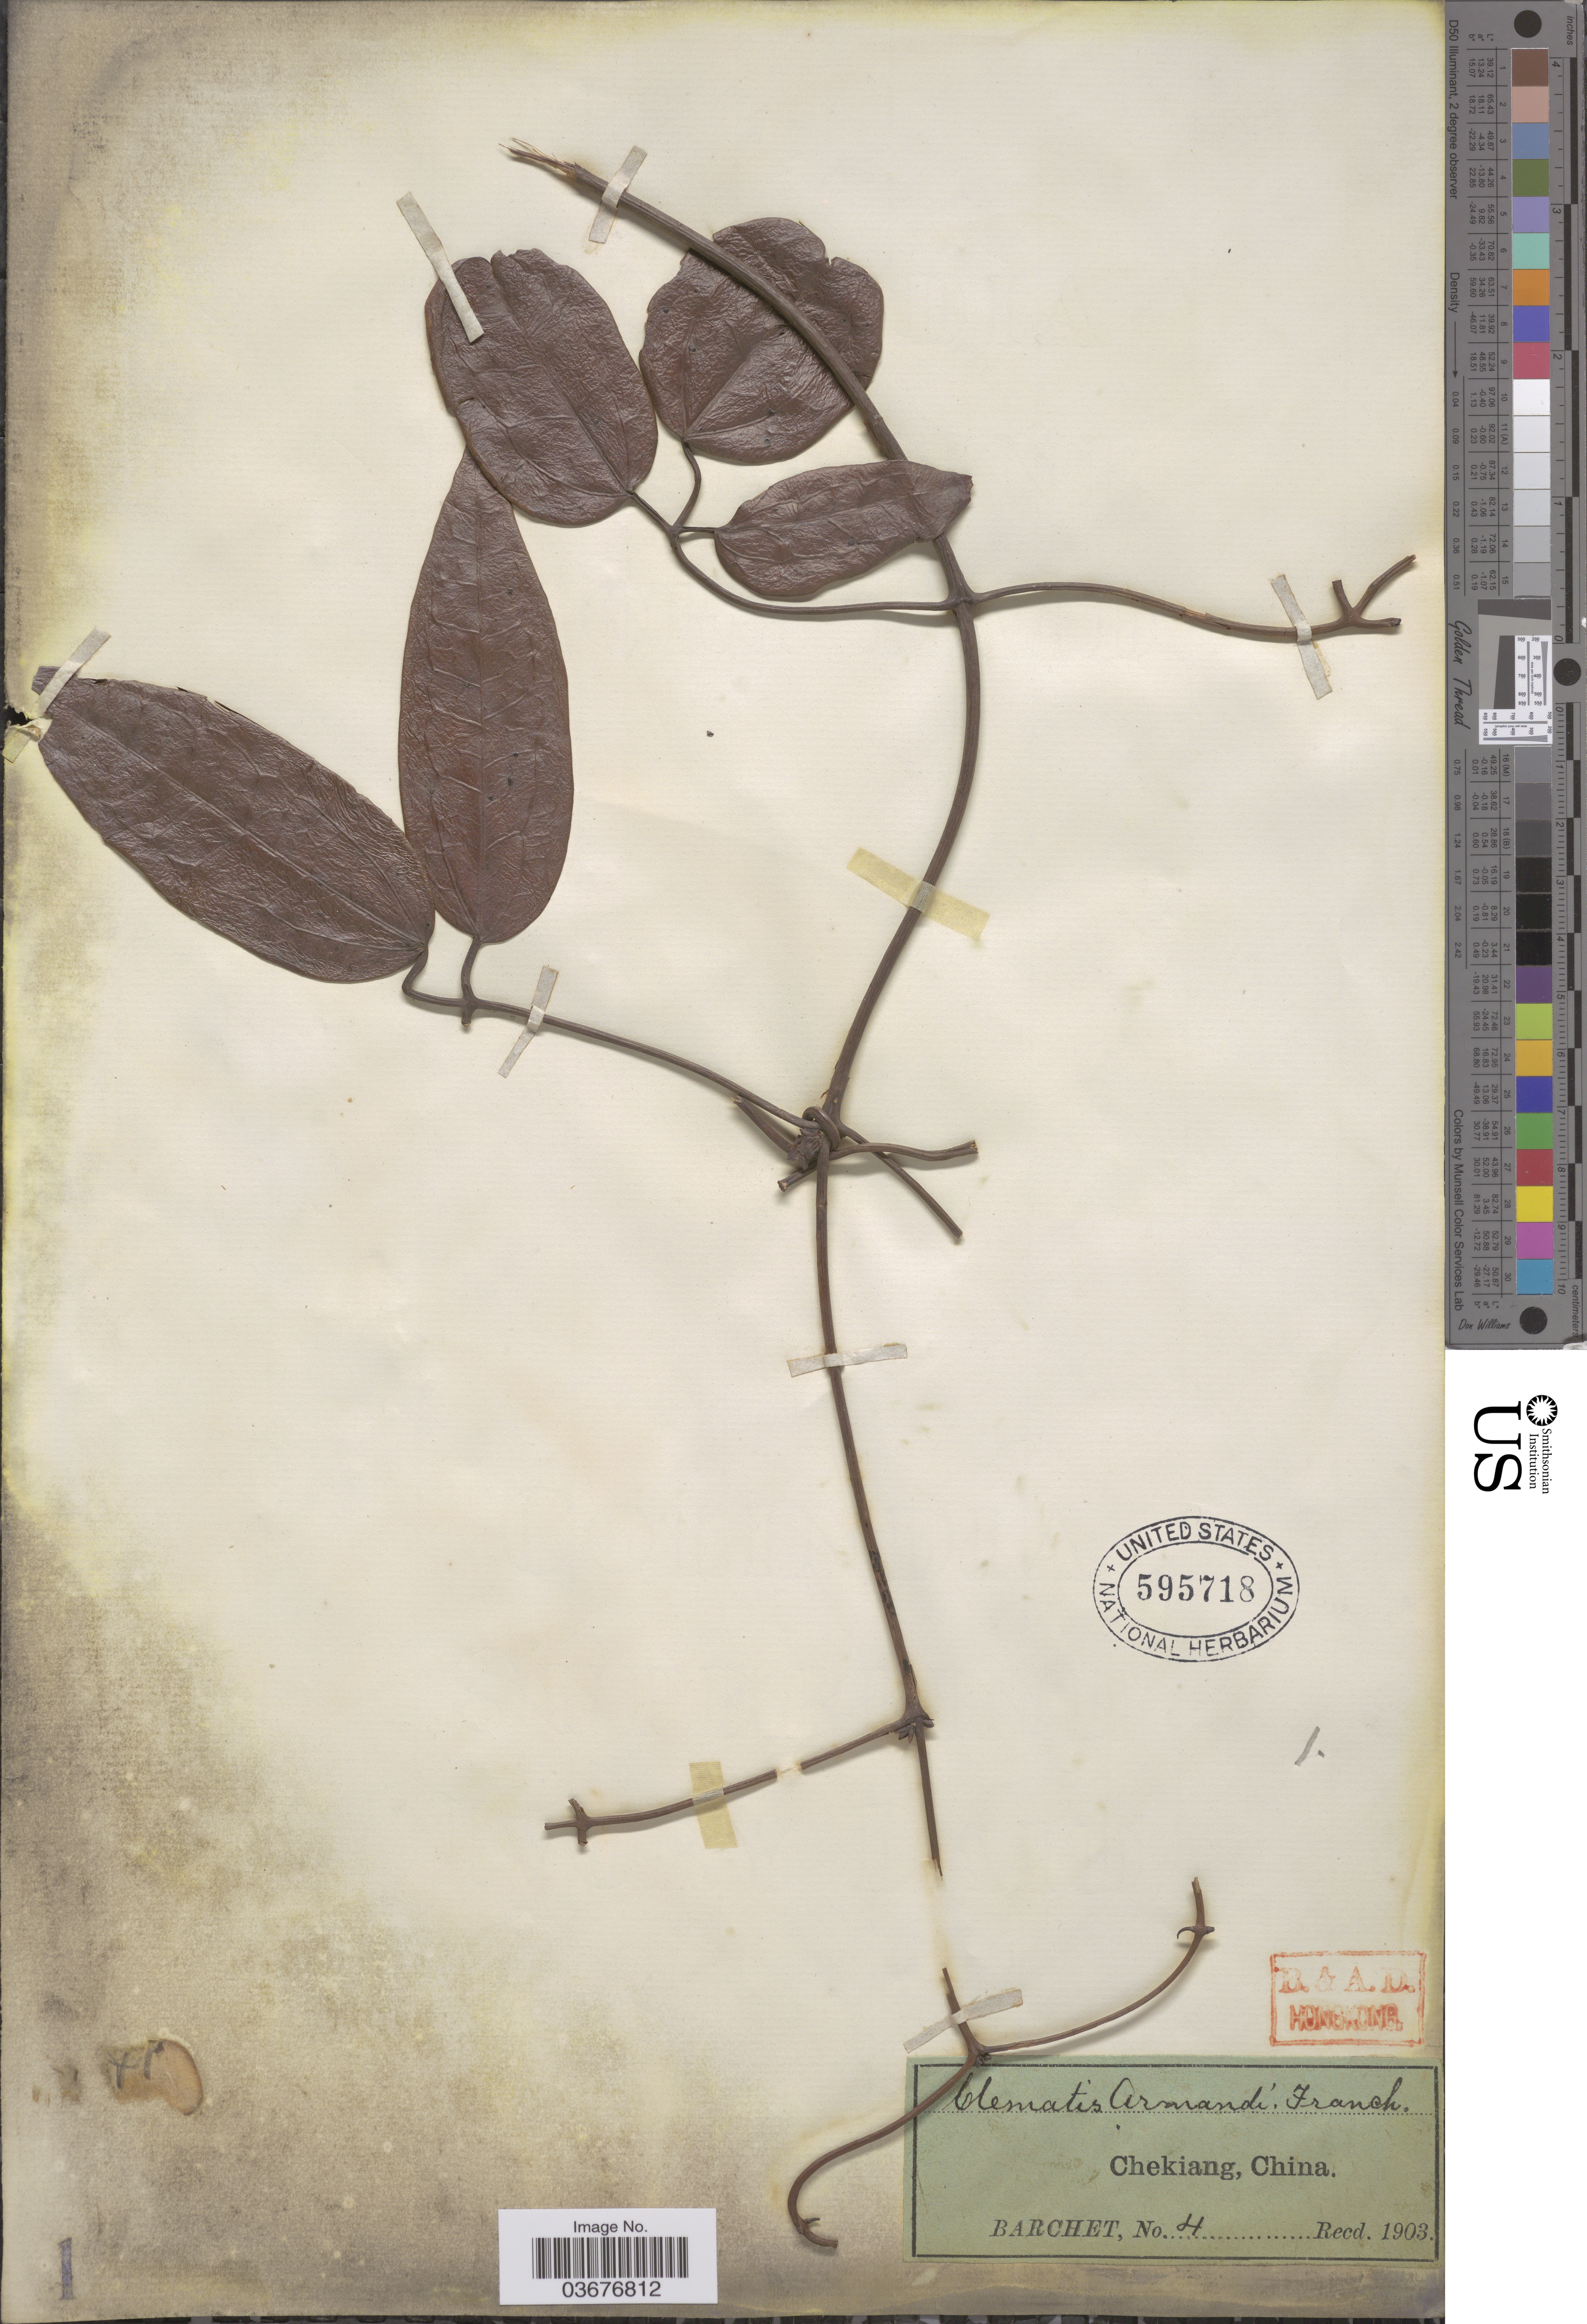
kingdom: Plantae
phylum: Tracheophyta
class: Magnoliopsida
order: Ranunculales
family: Ranunculaceae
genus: Clematis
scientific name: Clematis armandii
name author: Franch.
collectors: Barchet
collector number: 4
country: China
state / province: Zhejiang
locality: Chekiang.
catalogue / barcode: US 595718